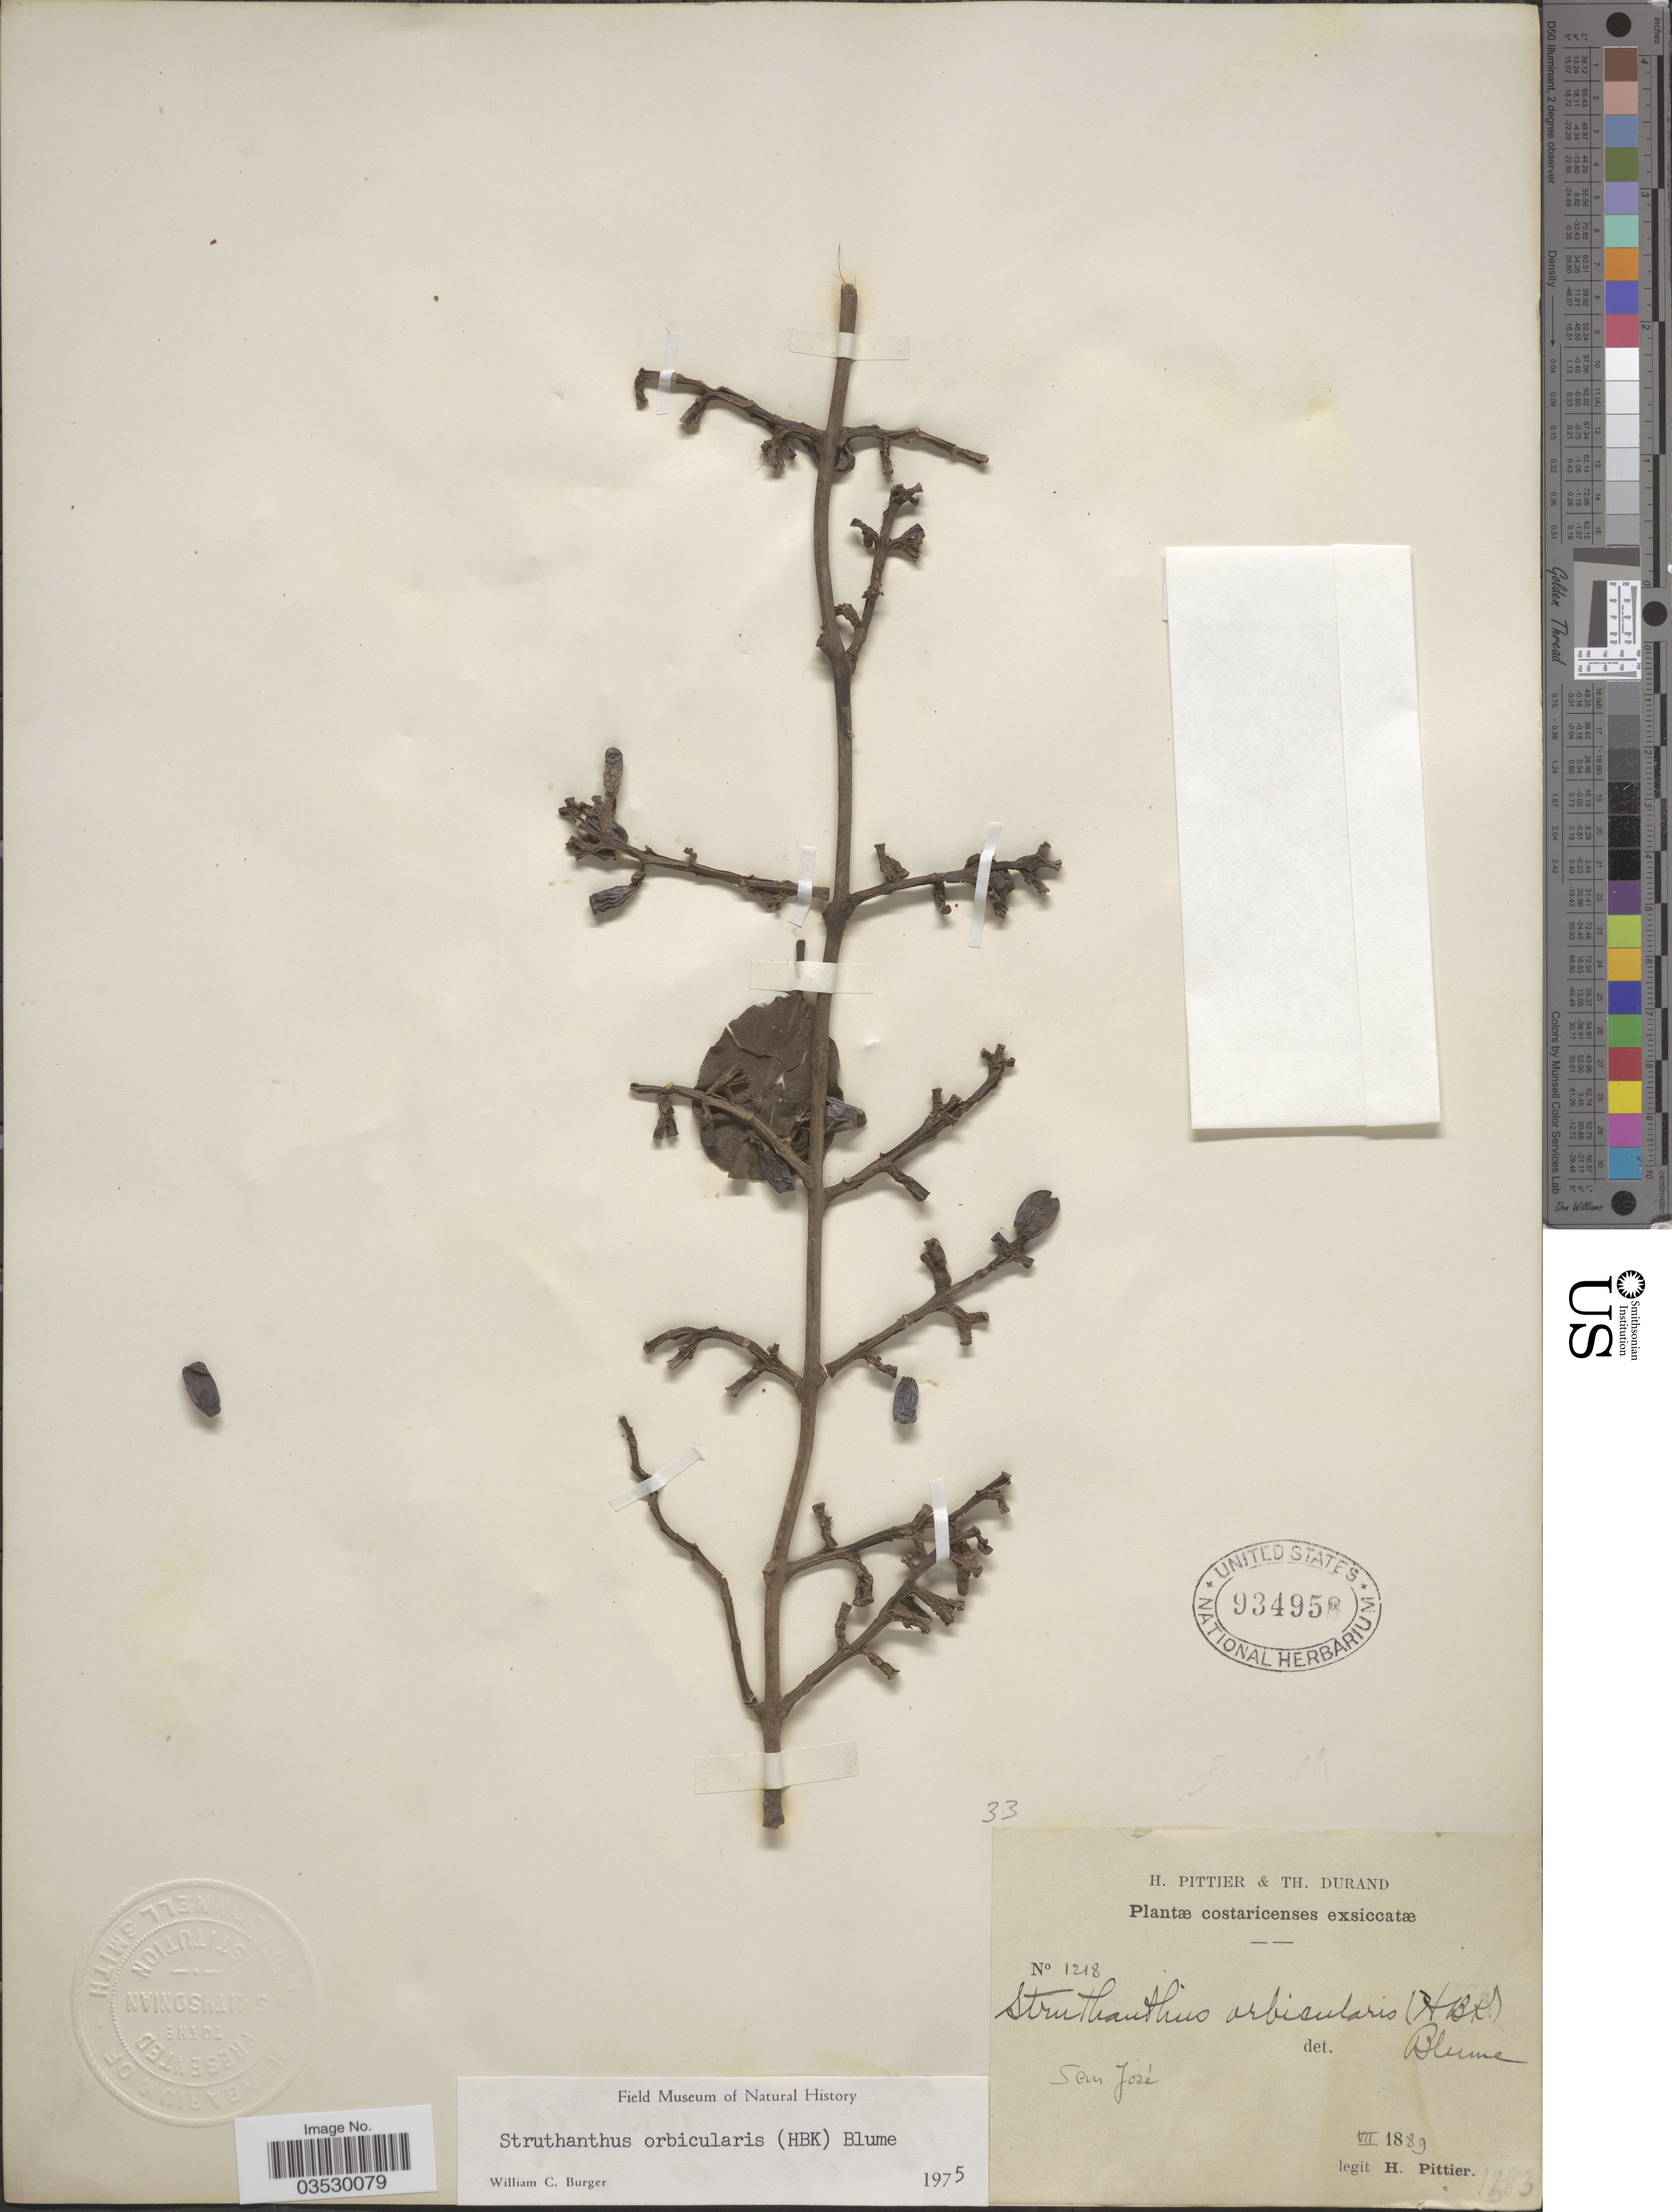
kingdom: Plantae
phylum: Tracheophyta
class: Magnoliopsida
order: Santalales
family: Loranthaceae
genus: Struthanthus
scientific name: Struthanthus orbicularis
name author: (Kunth) Blume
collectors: H. F. Pittier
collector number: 1218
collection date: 1889-07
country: Costa Rica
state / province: San José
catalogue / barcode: US 934958